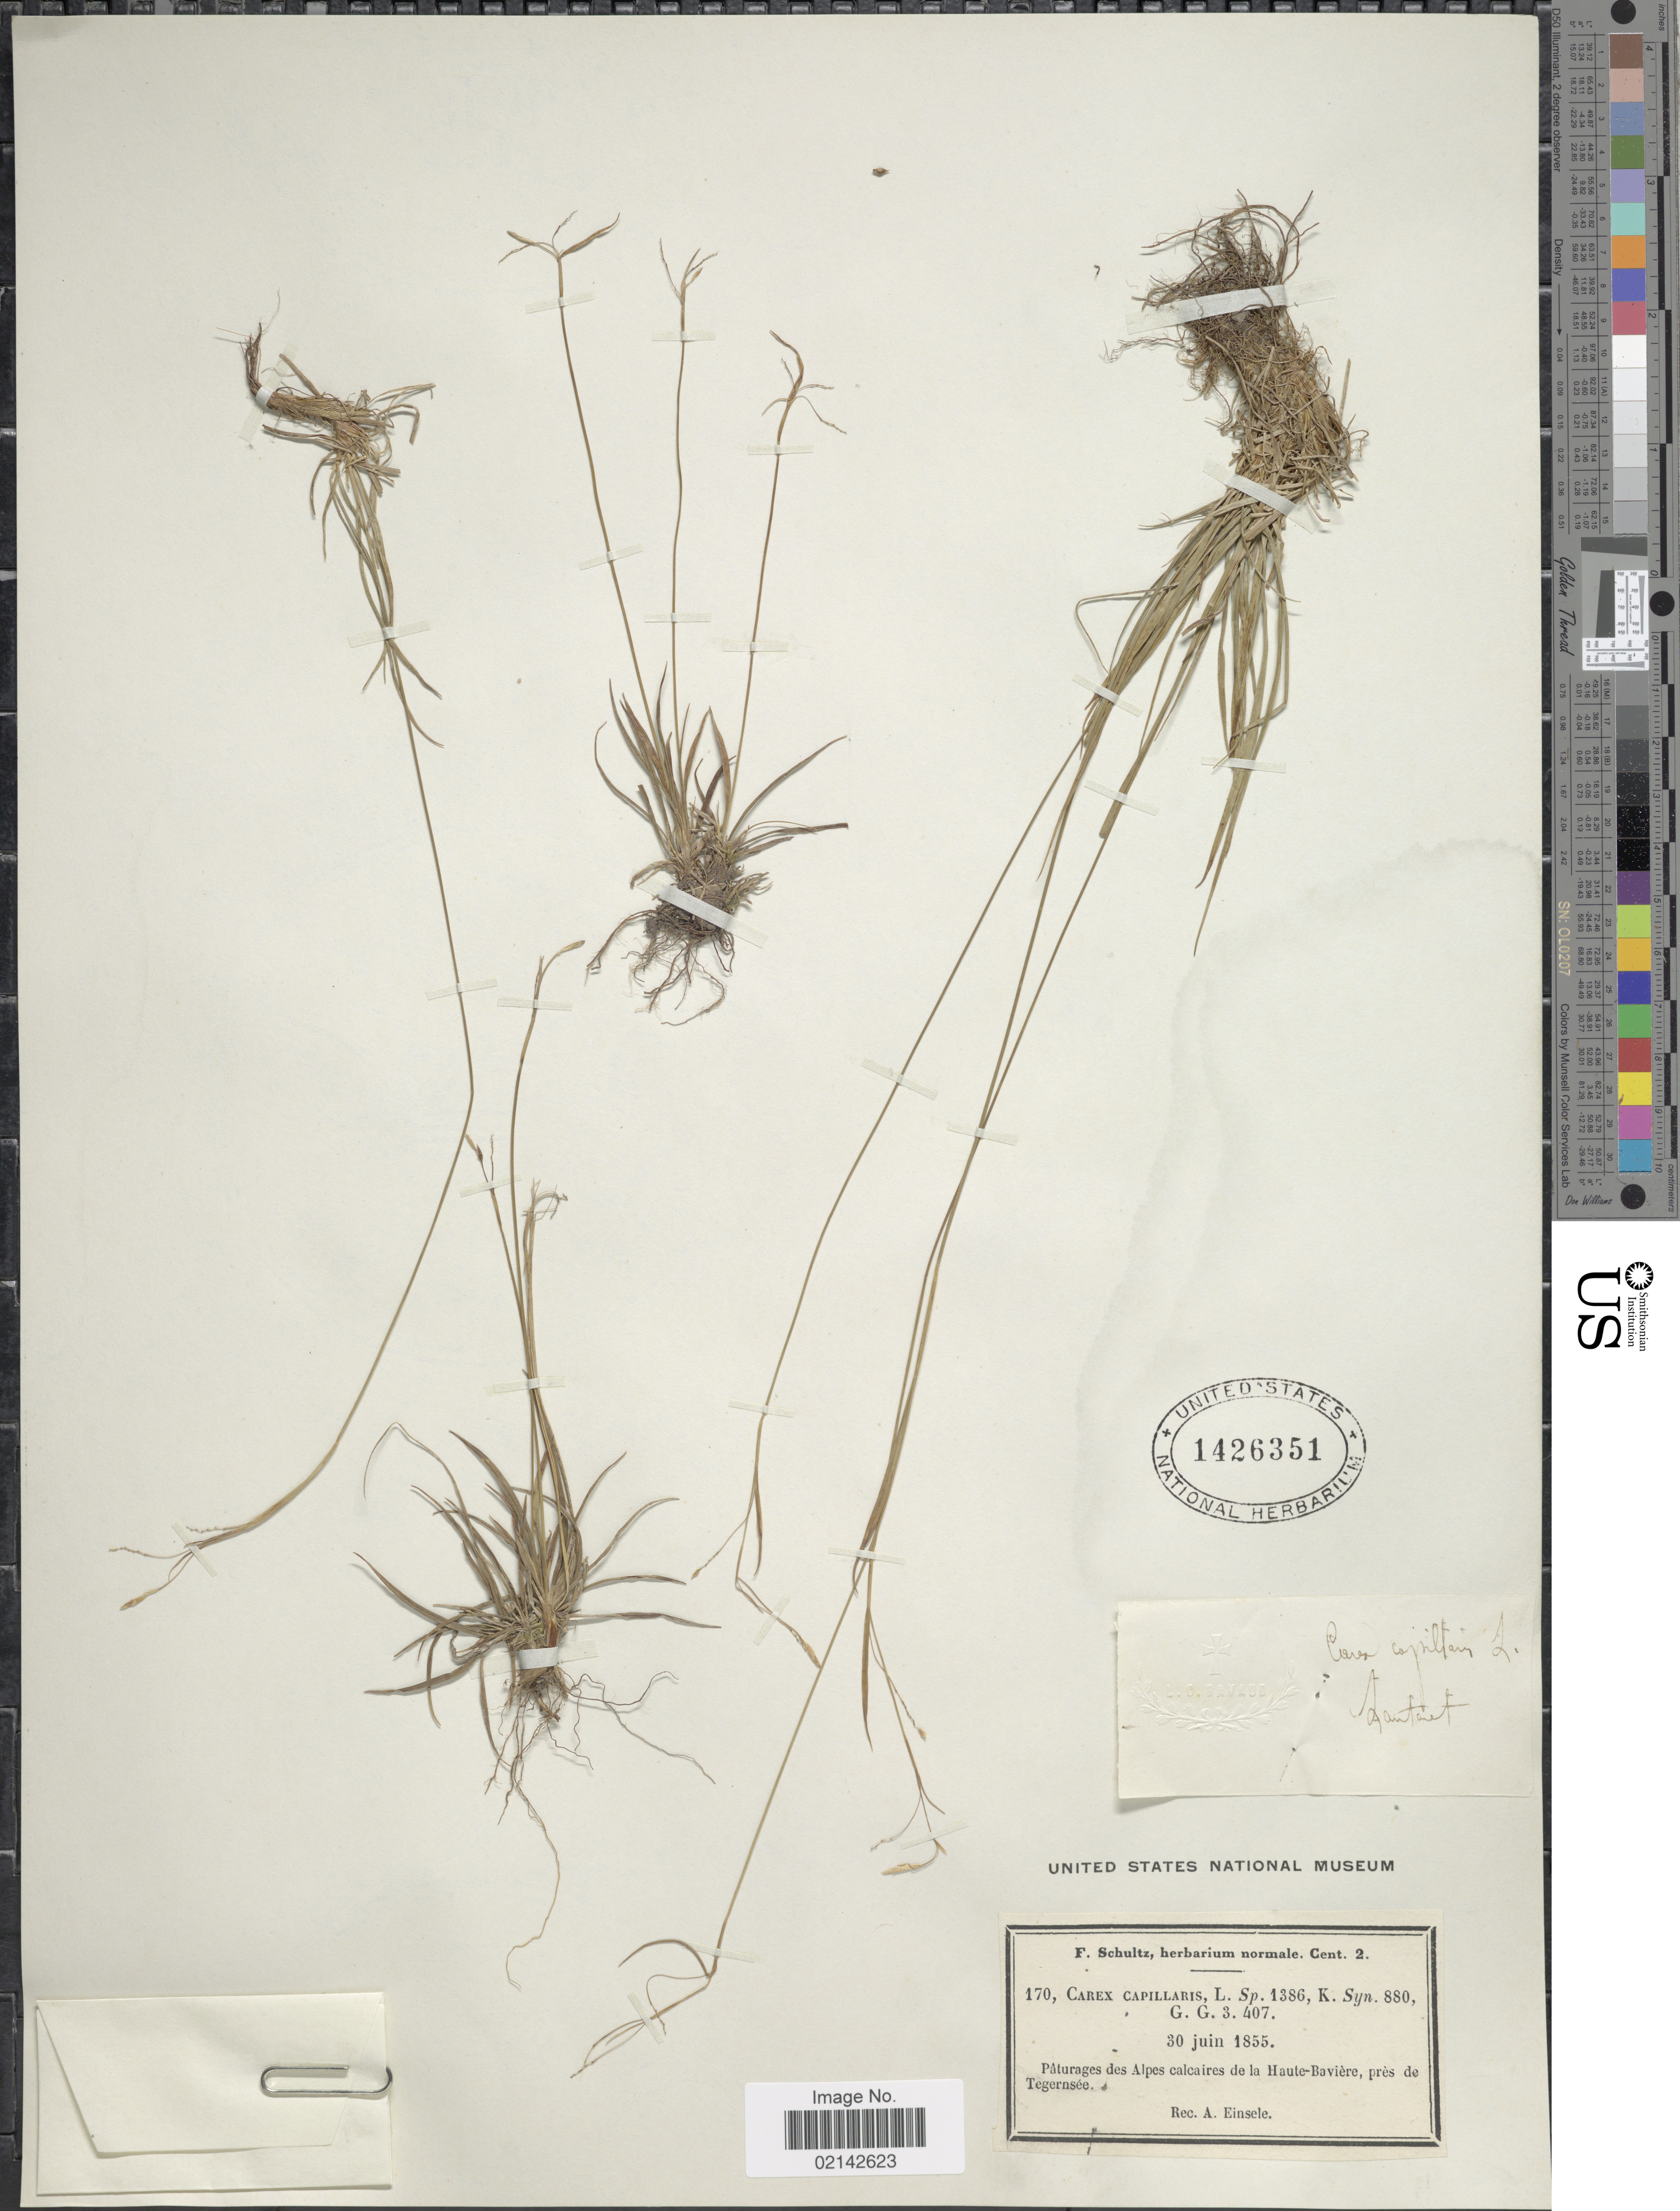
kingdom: Plantae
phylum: Tracheophyta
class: Liliopsida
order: Poales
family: Cyperaceae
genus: Carex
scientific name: Carex capillaris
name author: L.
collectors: F. Schulz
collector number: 170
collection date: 1855-06-30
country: Germany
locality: Paturages des Alpes calcaires de la Haute-Baviere, pres de Tegernsee, Lantaret [interpreted].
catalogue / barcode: US 1426351